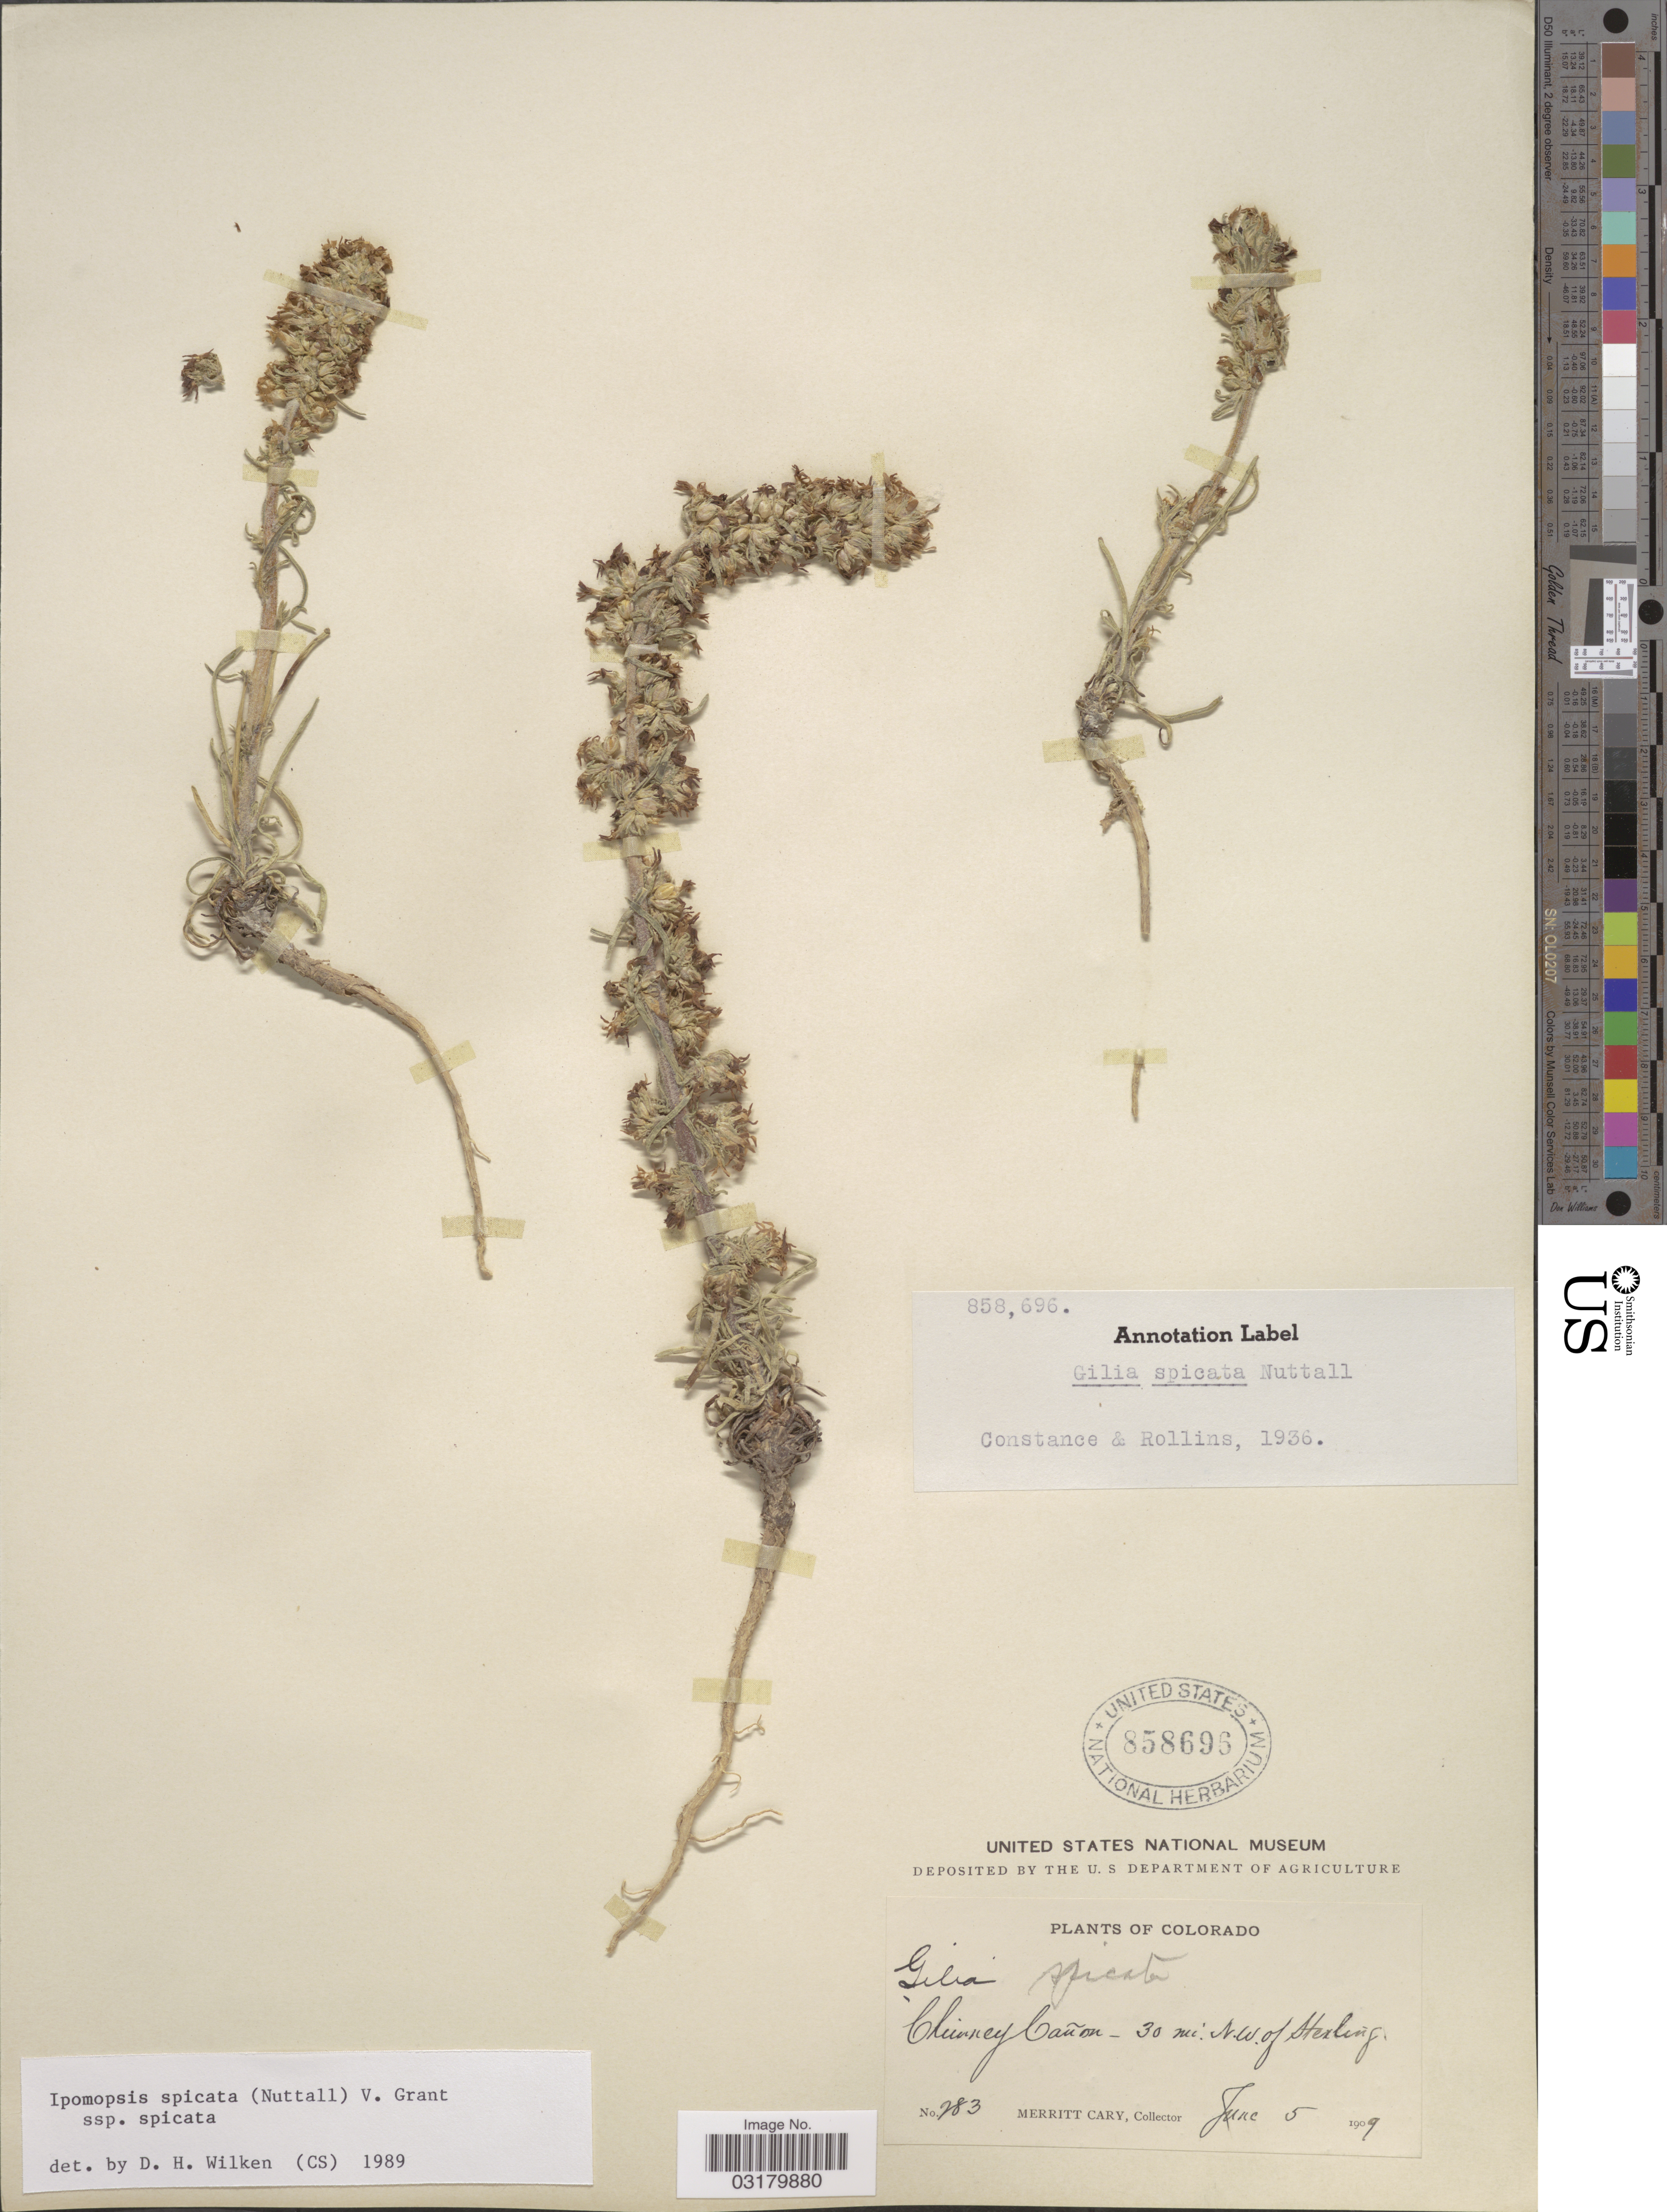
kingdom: Plantae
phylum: Tracheophyta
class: Magnoliopsida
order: Ericales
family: Polemoniaceae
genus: Ipomopsis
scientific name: Ipomopsis spicata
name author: (Nutt.) V.E. Grant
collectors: M. Cary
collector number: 283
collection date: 1909-06-05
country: United States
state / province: Colorado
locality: Chimney Cañon - 30 mi. N.W. of Sterling.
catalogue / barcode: US 858696